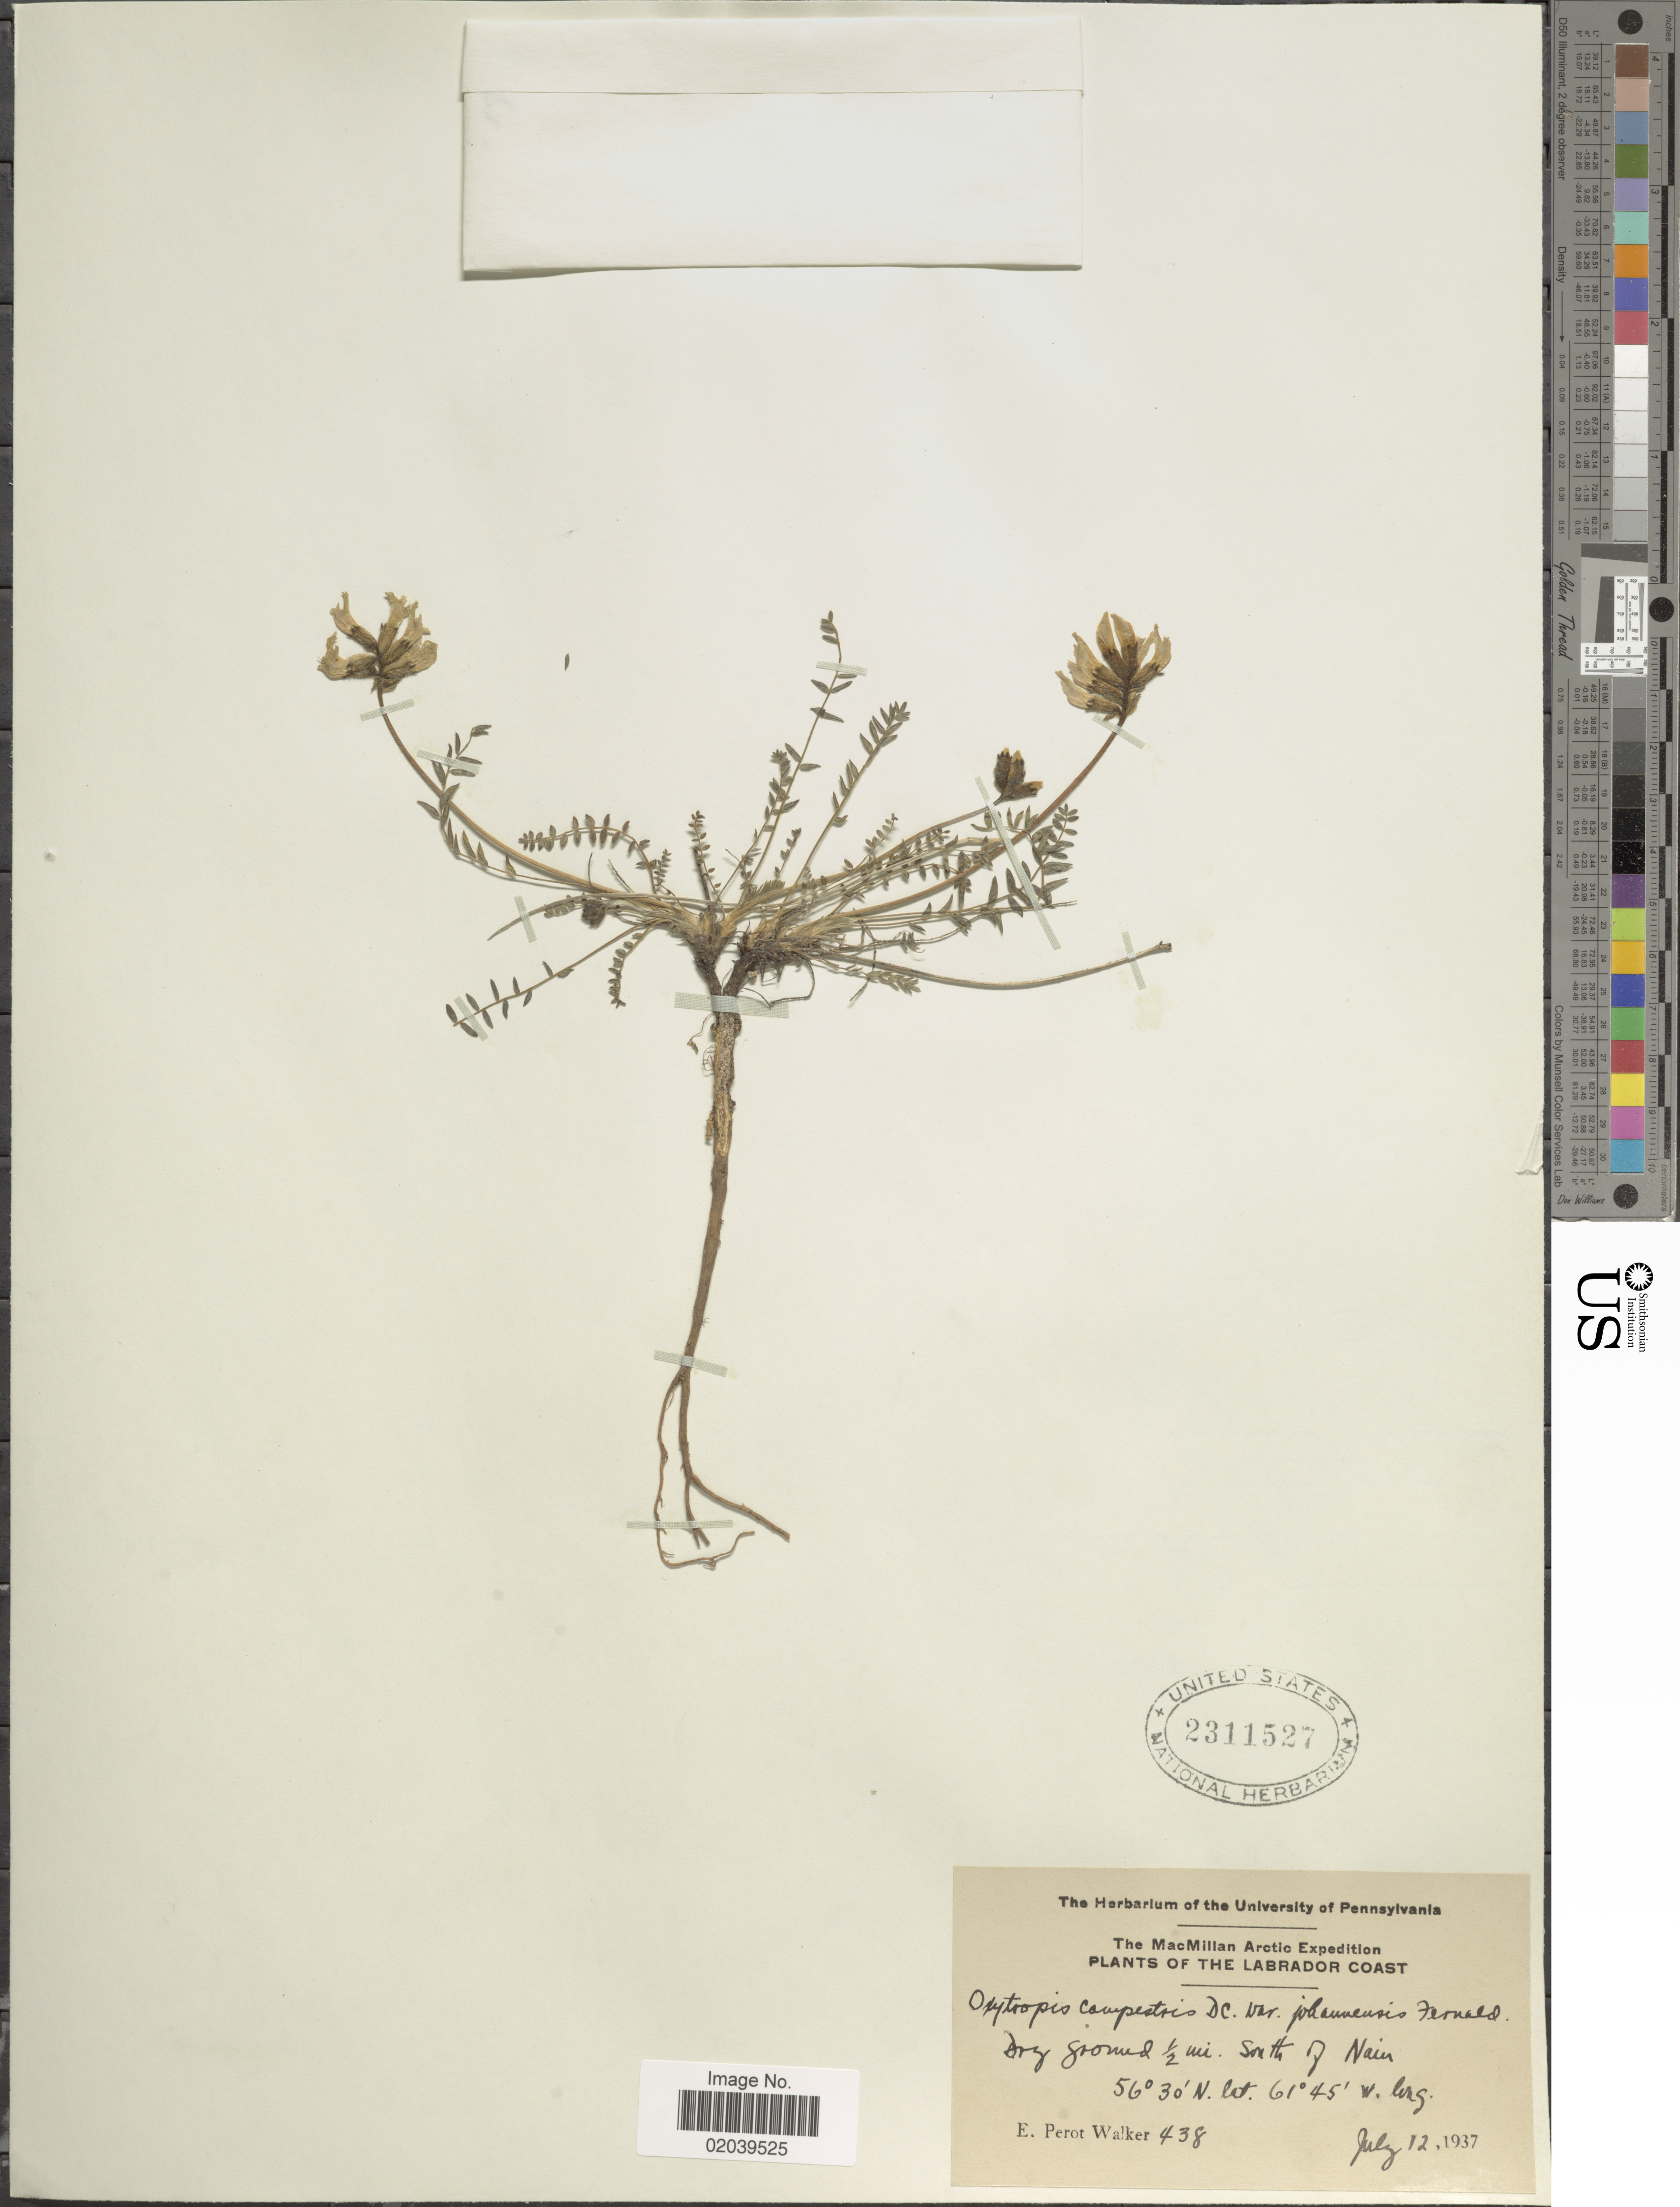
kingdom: Plantae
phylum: Tracheophyta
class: Magnoliopsida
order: Fabales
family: Fabaceae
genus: Oxytropis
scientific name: Oxytropis campestris var. johannensis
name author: Fernald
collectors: E. P. Walker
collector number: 438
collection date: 1937-07-12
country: Canada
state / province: Newfoundland and Labrador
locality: The MacMillan Arctic, The Labrador Coast, ½ mi. South of Nain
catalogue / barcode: US 2311527